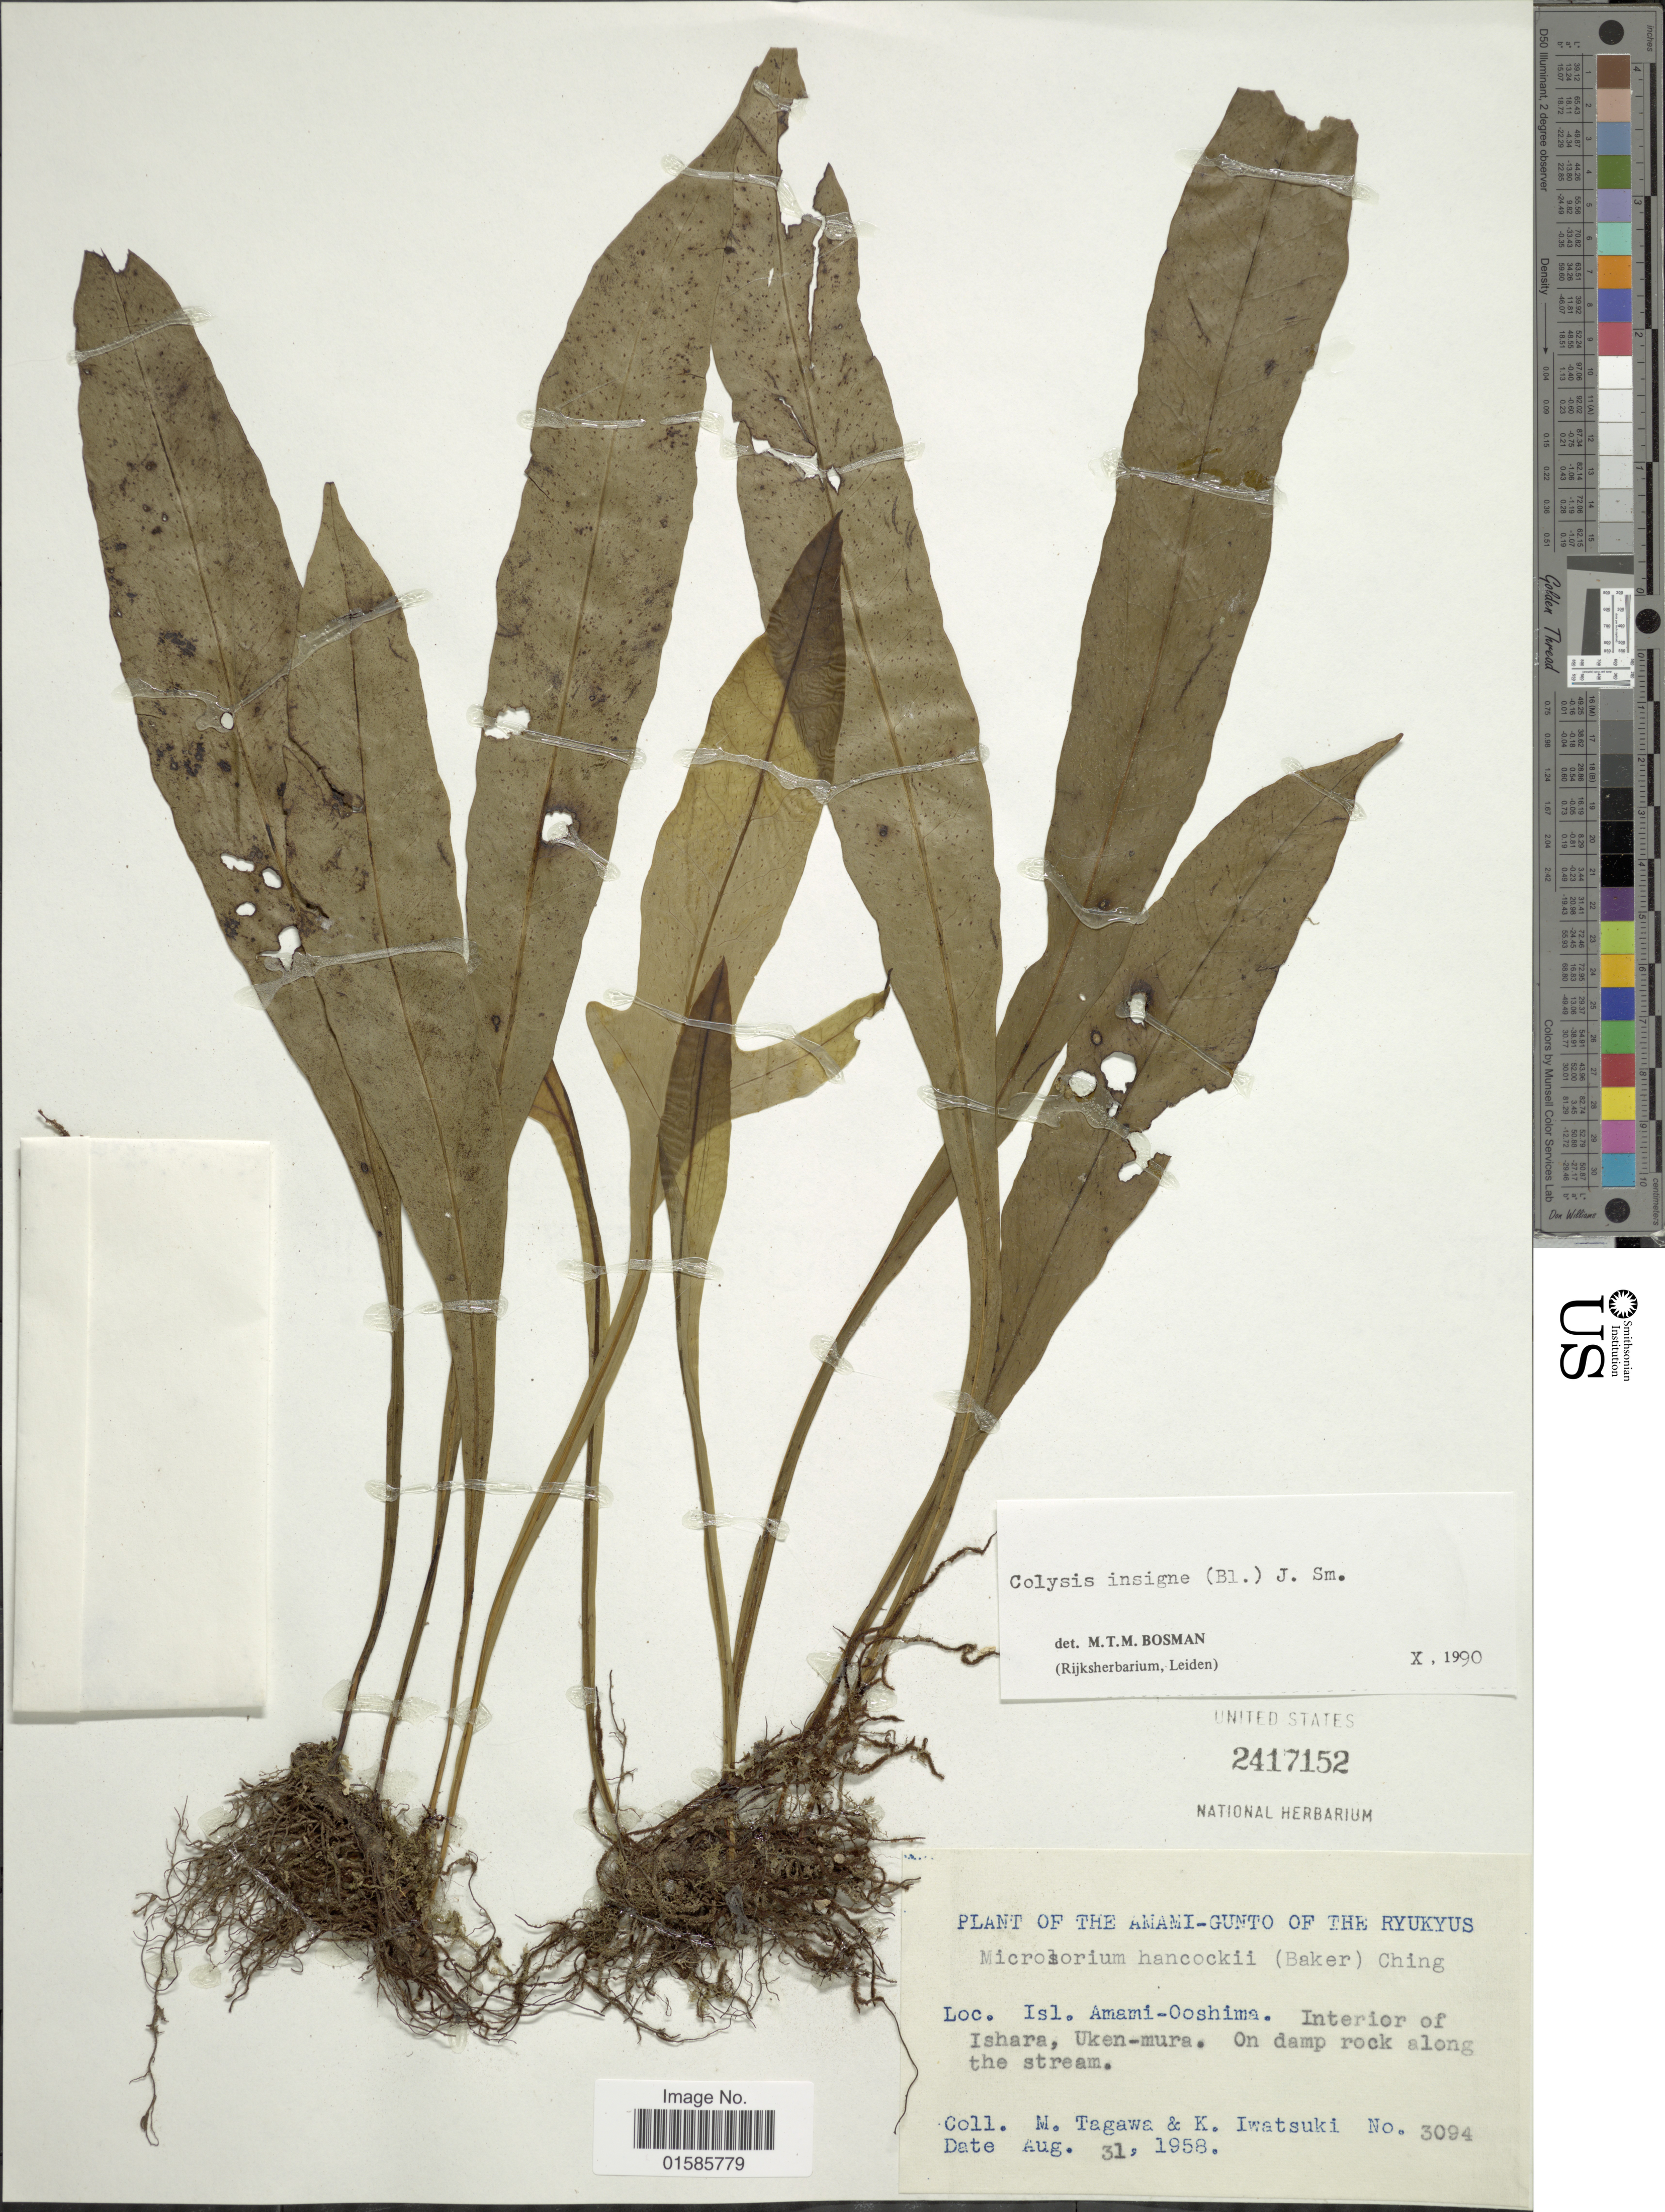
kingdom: Plantae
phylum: Tracheophyta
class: Polypodiopsida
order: Polypodiales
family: Polypodiaceae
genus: Microsorum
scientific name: Microsorum insigne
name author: (Blume) Copel.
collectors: M. Tagawa & K. Iwatsuki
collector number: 3094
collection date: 1958-08-31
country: Japan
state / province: Okinawa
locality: The Amami-Gunto of the Ryukyus, Isl. Amami-Ooshima. Interior of Ishara, Uken-mura. On damo rock along the stream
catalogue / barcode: US 2417152